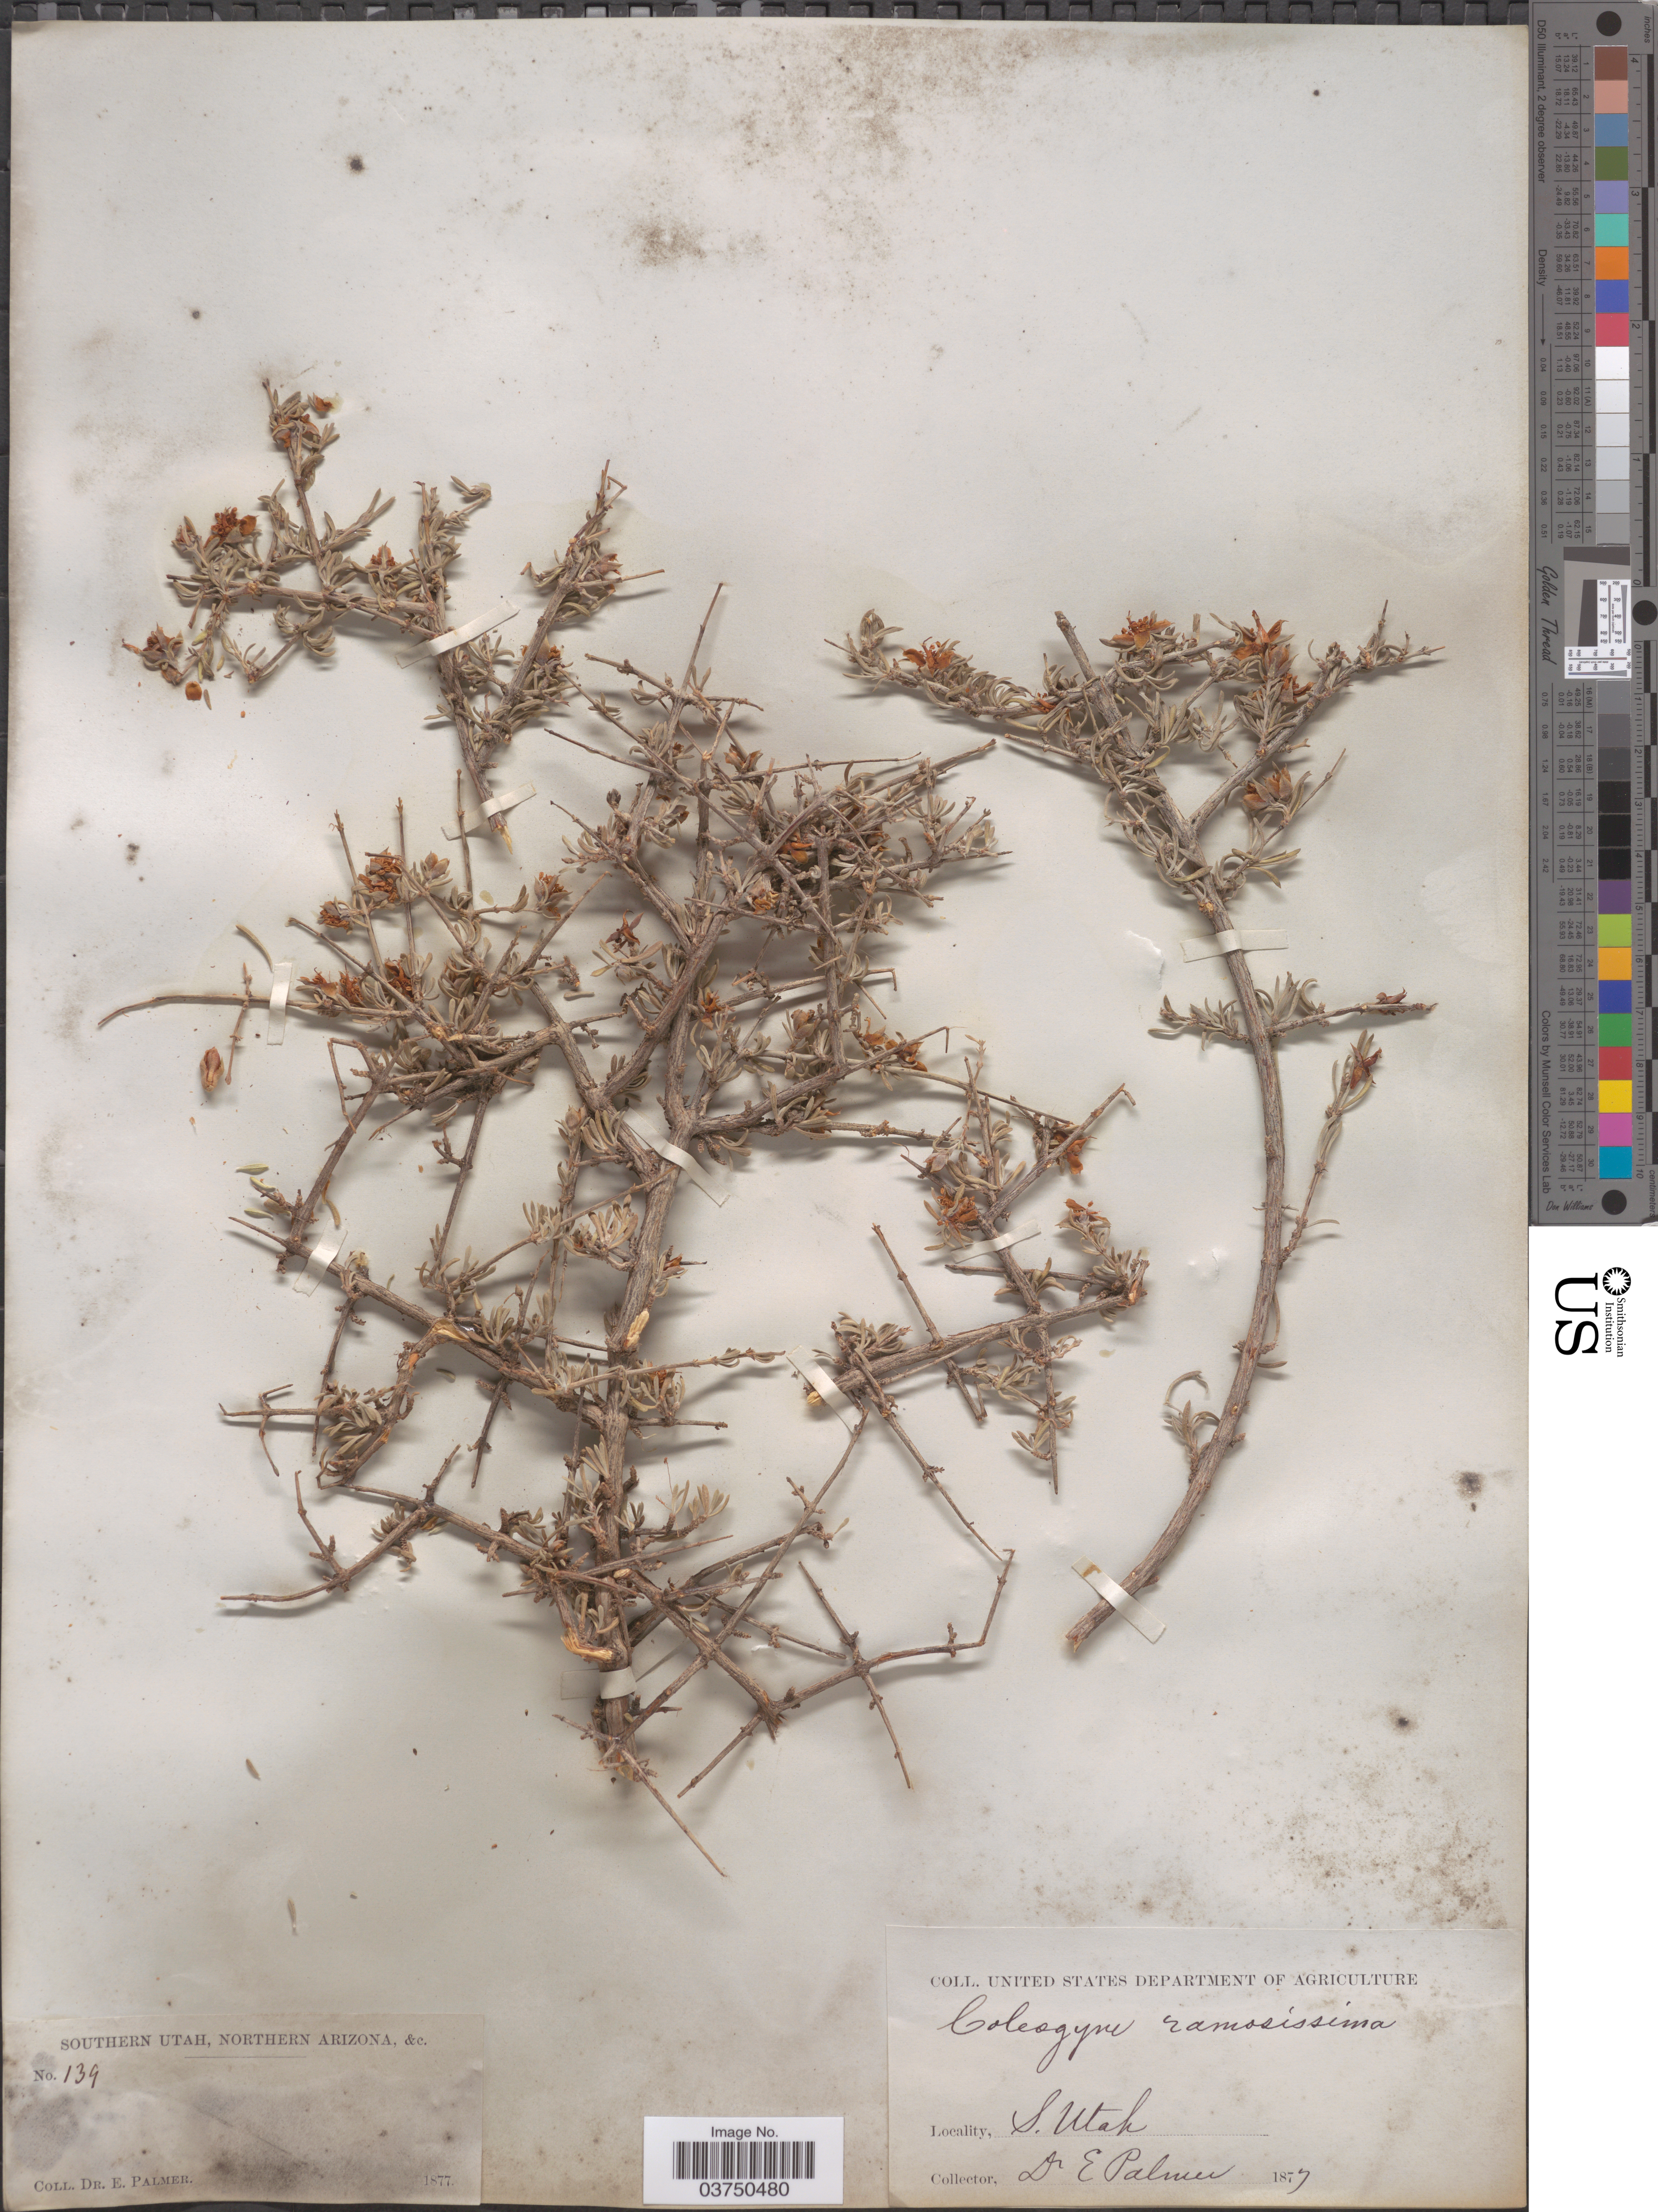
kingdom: Plantae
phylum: Tracheophyta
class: Magnoliopsida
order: Rosales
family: Rosaceae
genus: Coleogyne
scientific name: Coleogyne ramosissima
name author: Torr.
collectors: E. Palmer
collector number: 139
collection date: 1877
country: United States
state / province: Utah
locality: Southern Utah.